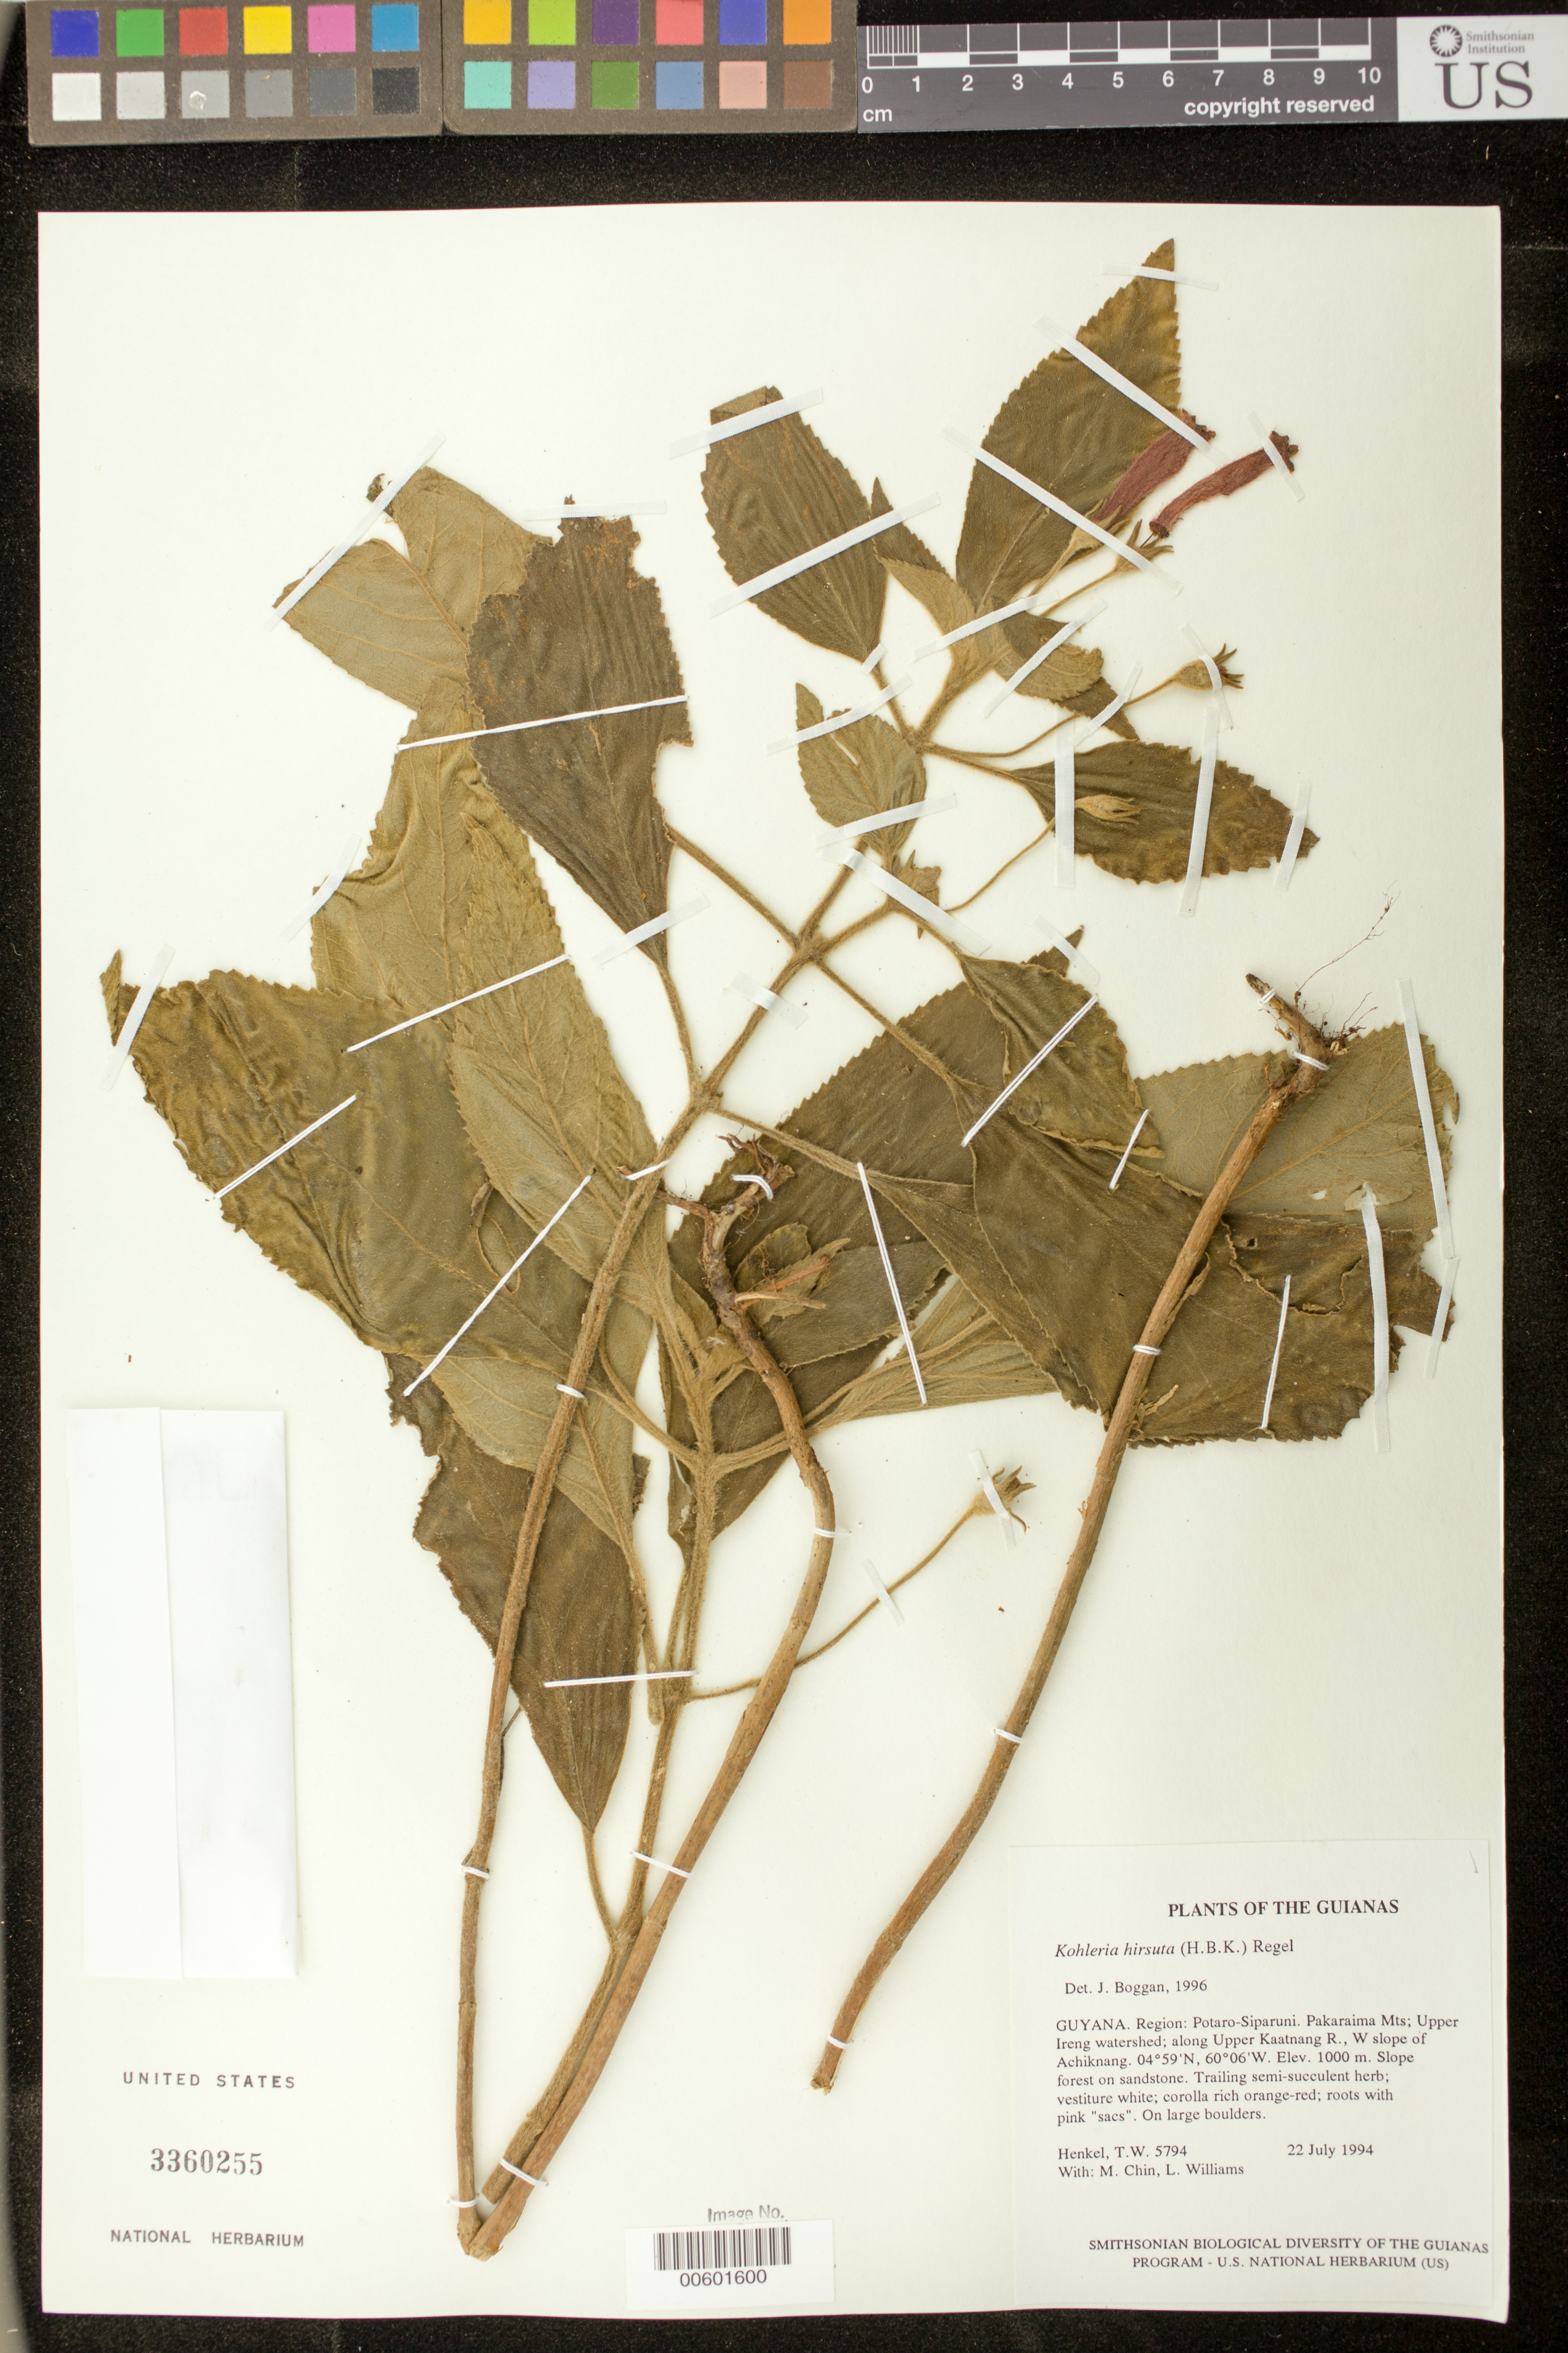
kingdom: Plantae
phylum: Tracheophyta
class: Magnoliopsida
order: Lamiales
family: Gesneriaceae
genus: Kohleria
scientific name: Kohleria hirsuta var. hirsuta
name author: (Kunth) Regel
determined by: Skog, Laurence E.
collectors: T. Henkel, M. Chin & L. Williams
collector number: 5794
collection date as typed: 22 Jul 1994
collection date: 1994-07-22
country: Guyana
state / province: Potaro-Siparuni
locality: Pakaraima Mts., upper Ireng watershed; along Upper Kaatnang R., W slope of Achiknang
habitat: Slope forest on sandstone; on large boulders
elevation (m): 1000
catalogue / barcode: US 3360255